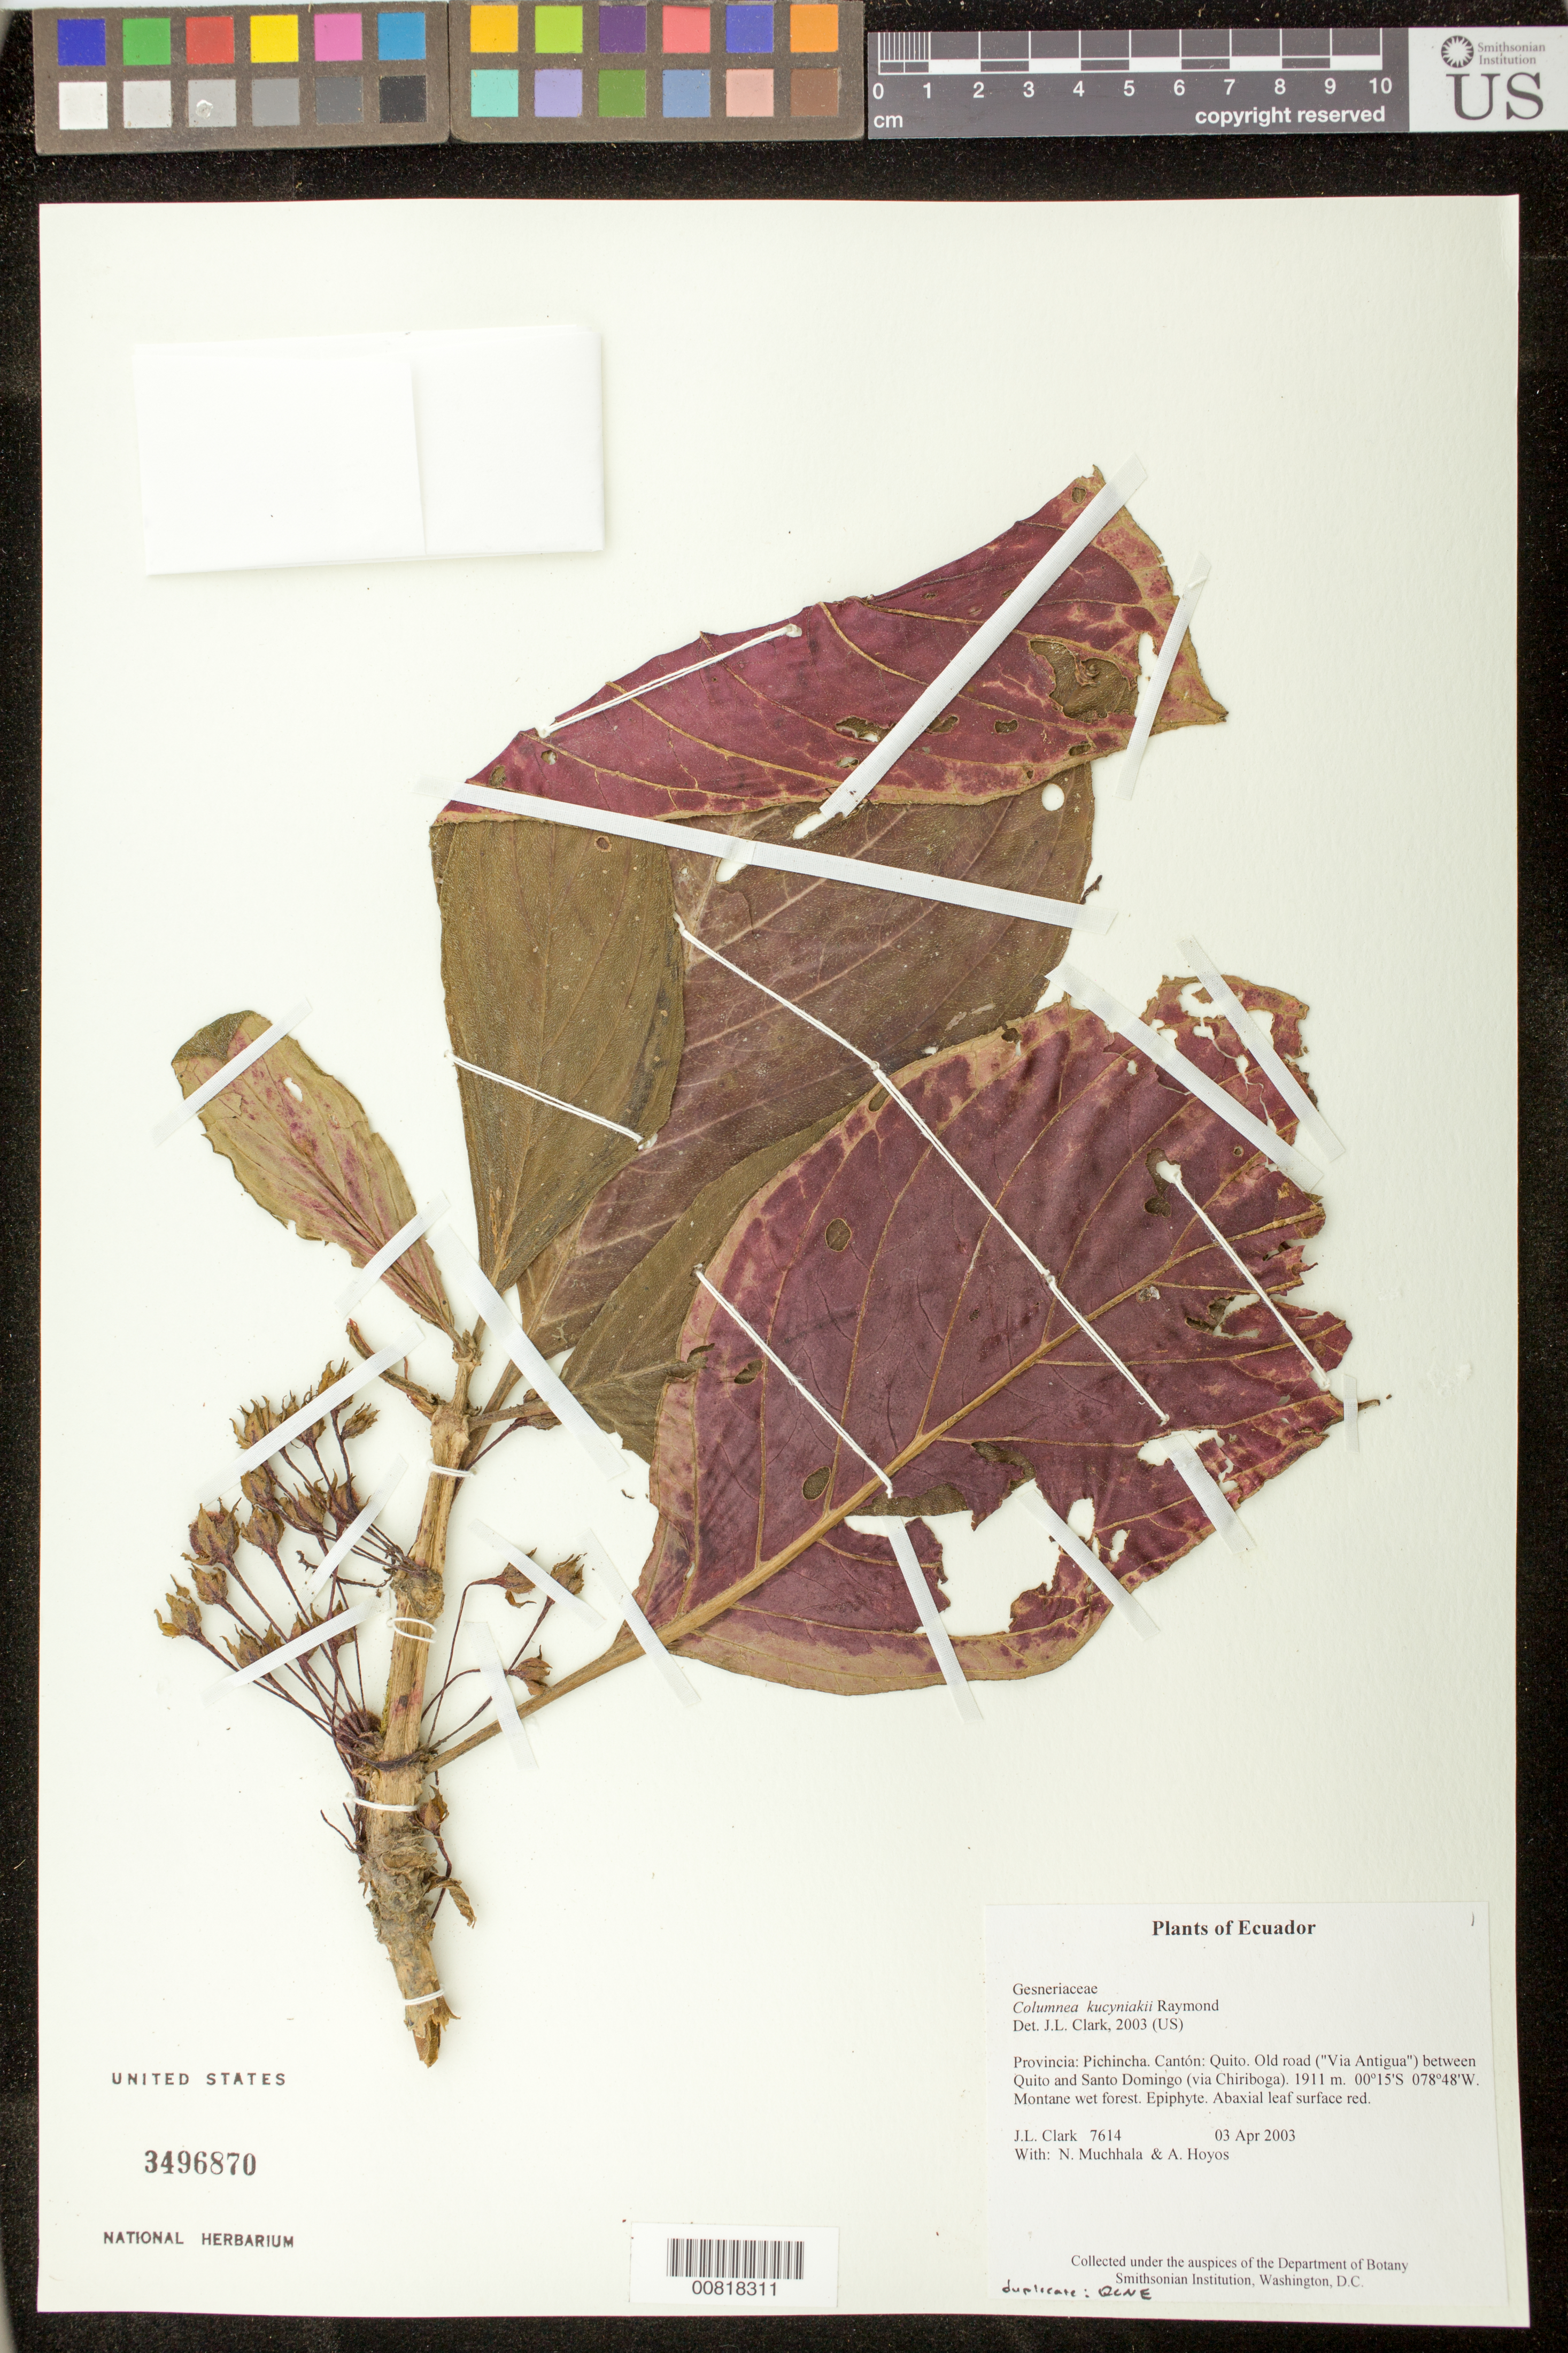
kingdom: Plantae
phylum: Tracheophyta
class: Magnoliopsida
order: Lamiales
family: Gesneriaceae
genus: Columnea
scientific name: Columnea kucyniakii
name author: Raymond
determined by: Clark, J. L., (SEL), The Marie Selby Botanical Garden (UNITED STATES)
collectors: J. L. Clark, N. Muchhala & A. Hoyos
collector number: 7614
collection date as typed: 03 Apr 2003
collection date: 2003-04-03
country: Ecuador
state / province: Pichincha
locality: Quito. Old road ("Via Antigua") between Quito and Santo Domingo (via Chiriboga).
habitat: Montane wet forest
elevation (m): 1911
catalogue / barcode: US 3496870